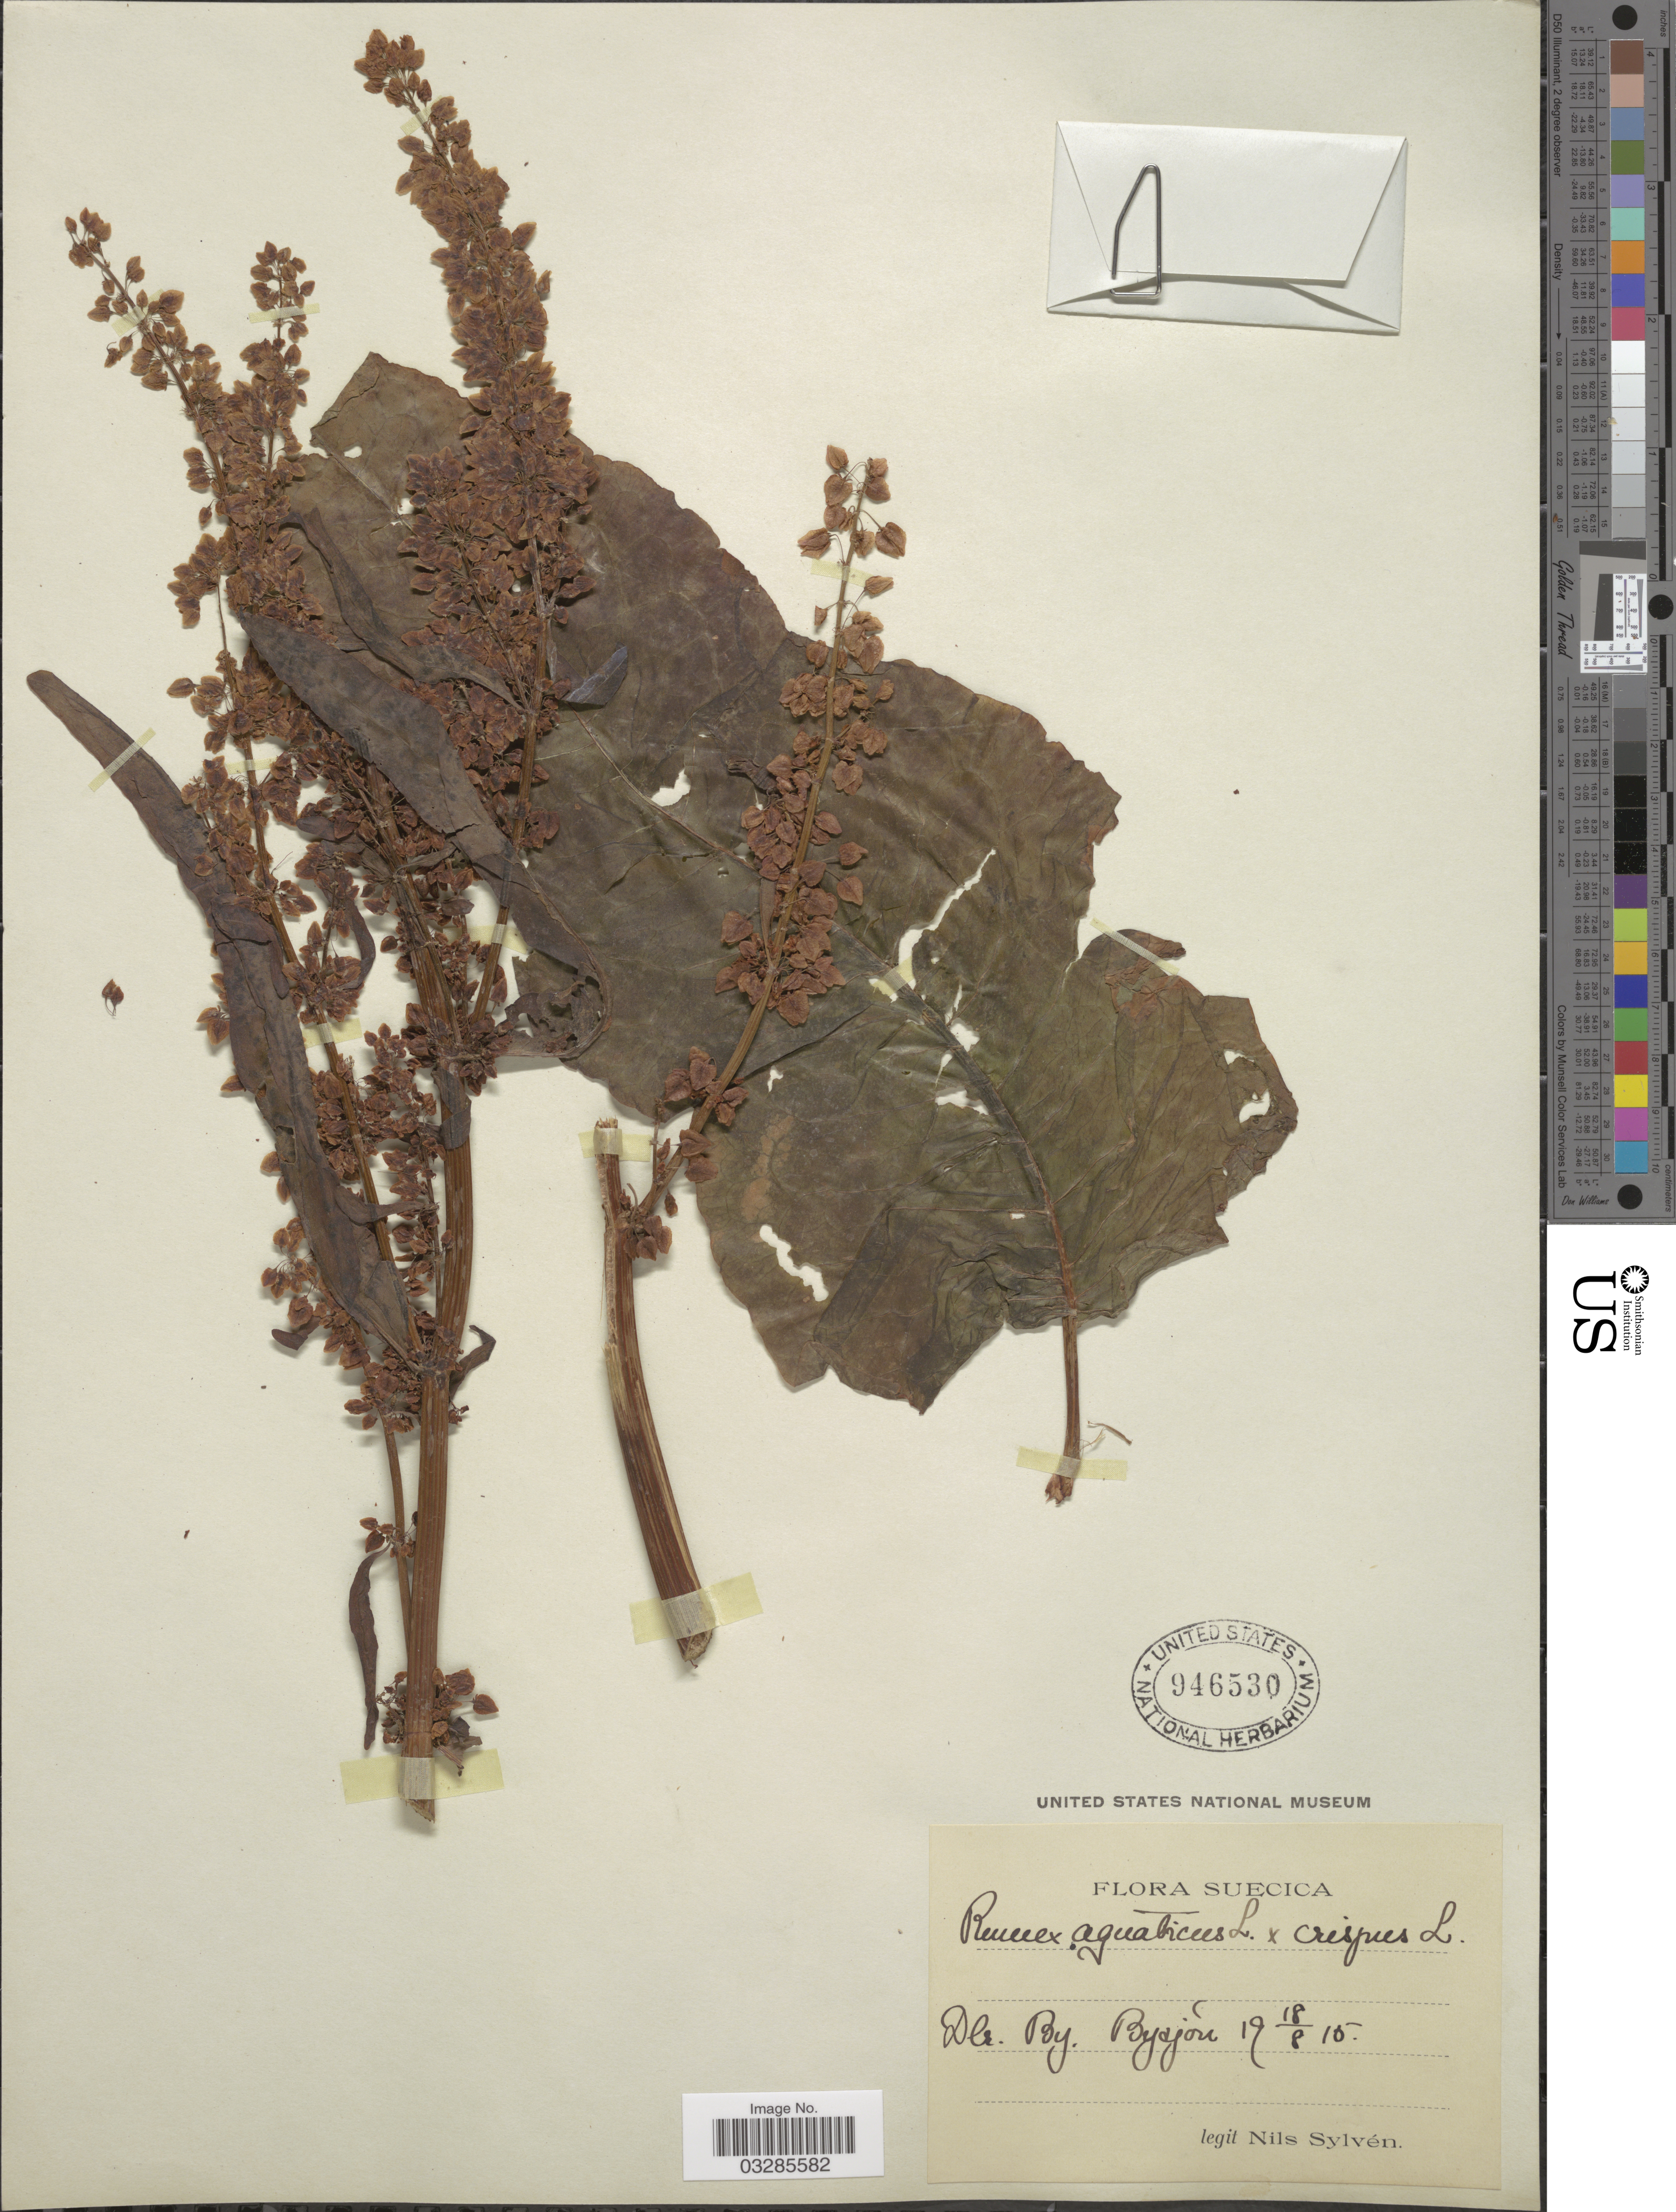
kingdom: Plantae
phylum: Tracheophyta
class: Magnoliopsida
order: Caryophyllales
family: Polygonaceae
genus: Rumex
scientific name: Rumex aquaticus x R. crispus L.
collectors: N. O. Sylvén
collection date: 1915-08-18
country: Sweden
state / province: Dalarna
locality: Suecica. Dlr. By. Bysjön.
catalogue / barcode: US 946530